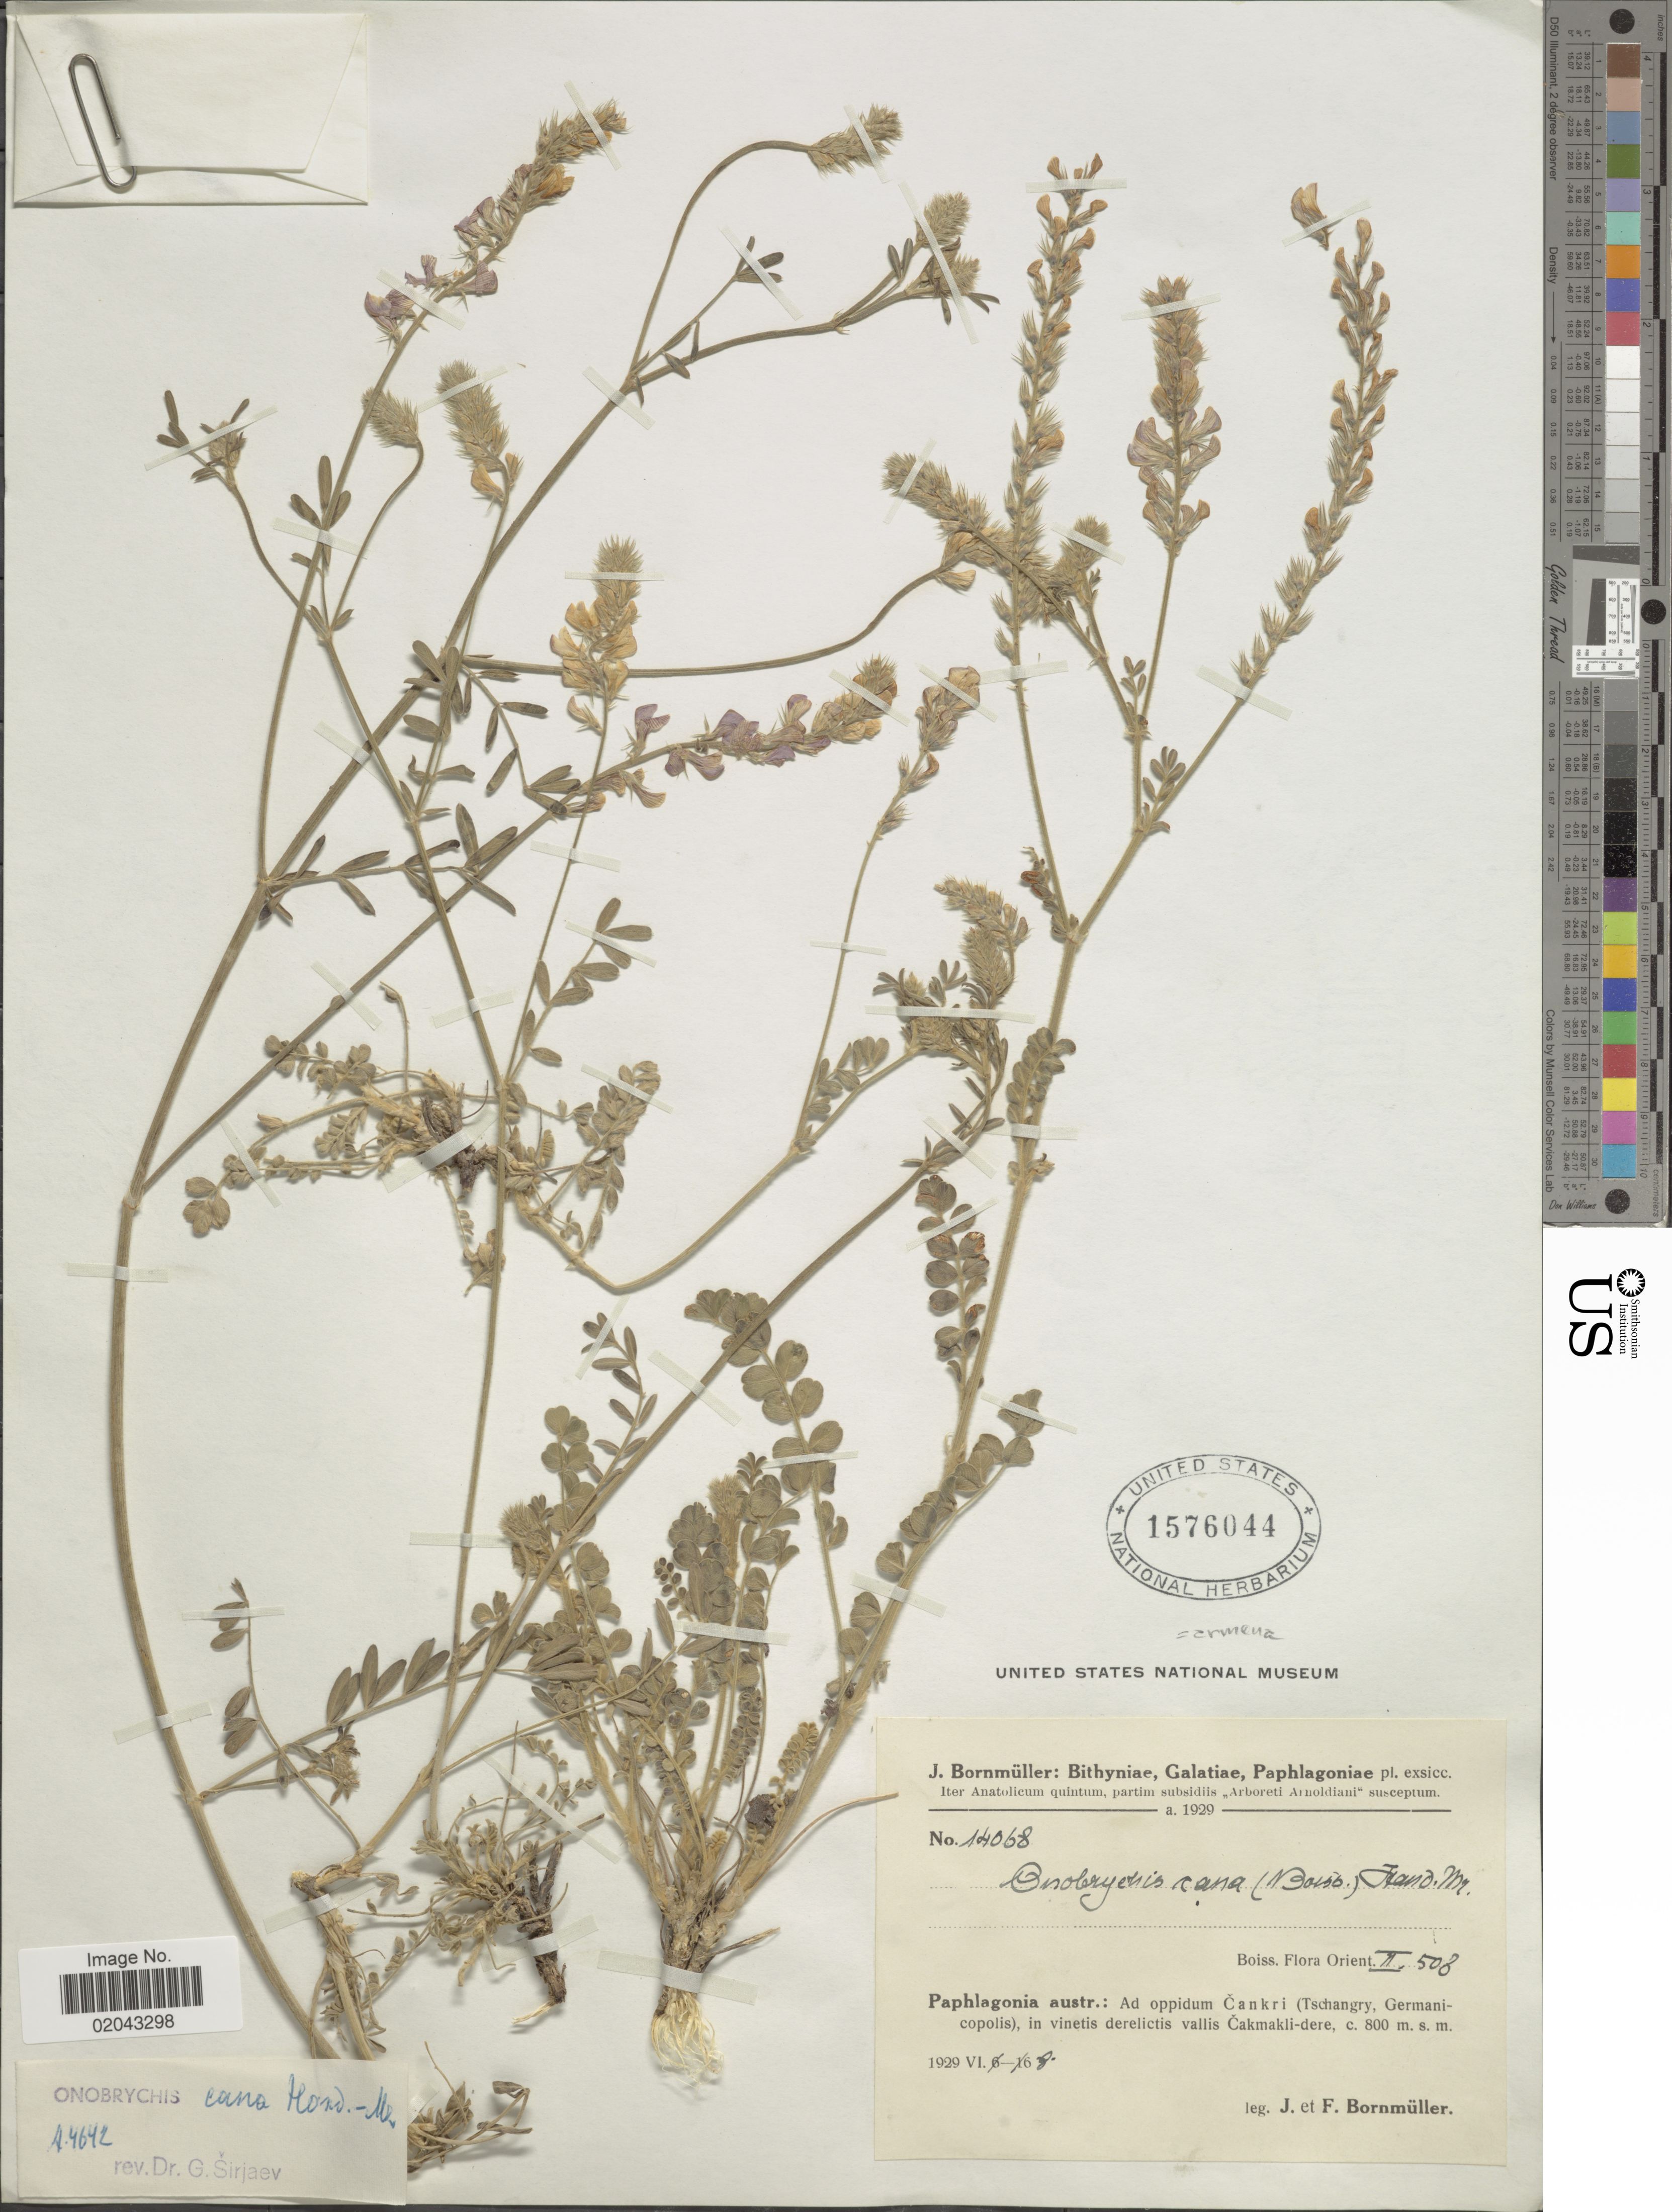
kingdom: Plantae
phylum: Tracheophyta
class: Magnoliopsida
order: Fabales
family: Fabaceae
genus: Onobrychis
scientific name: Onobrychis armena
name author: Boiss. & A. Huet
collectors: J. Bornmüller & F. Bornmüller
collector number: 14068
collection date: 1929-06-08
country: Turkey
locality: Paphlagonia austr.: Ad oppidum cankiri (Tschangry, germanicopolis), in vinetis derelictis vallis Cakmakli-dere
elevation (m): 800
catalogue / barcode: US 1576044